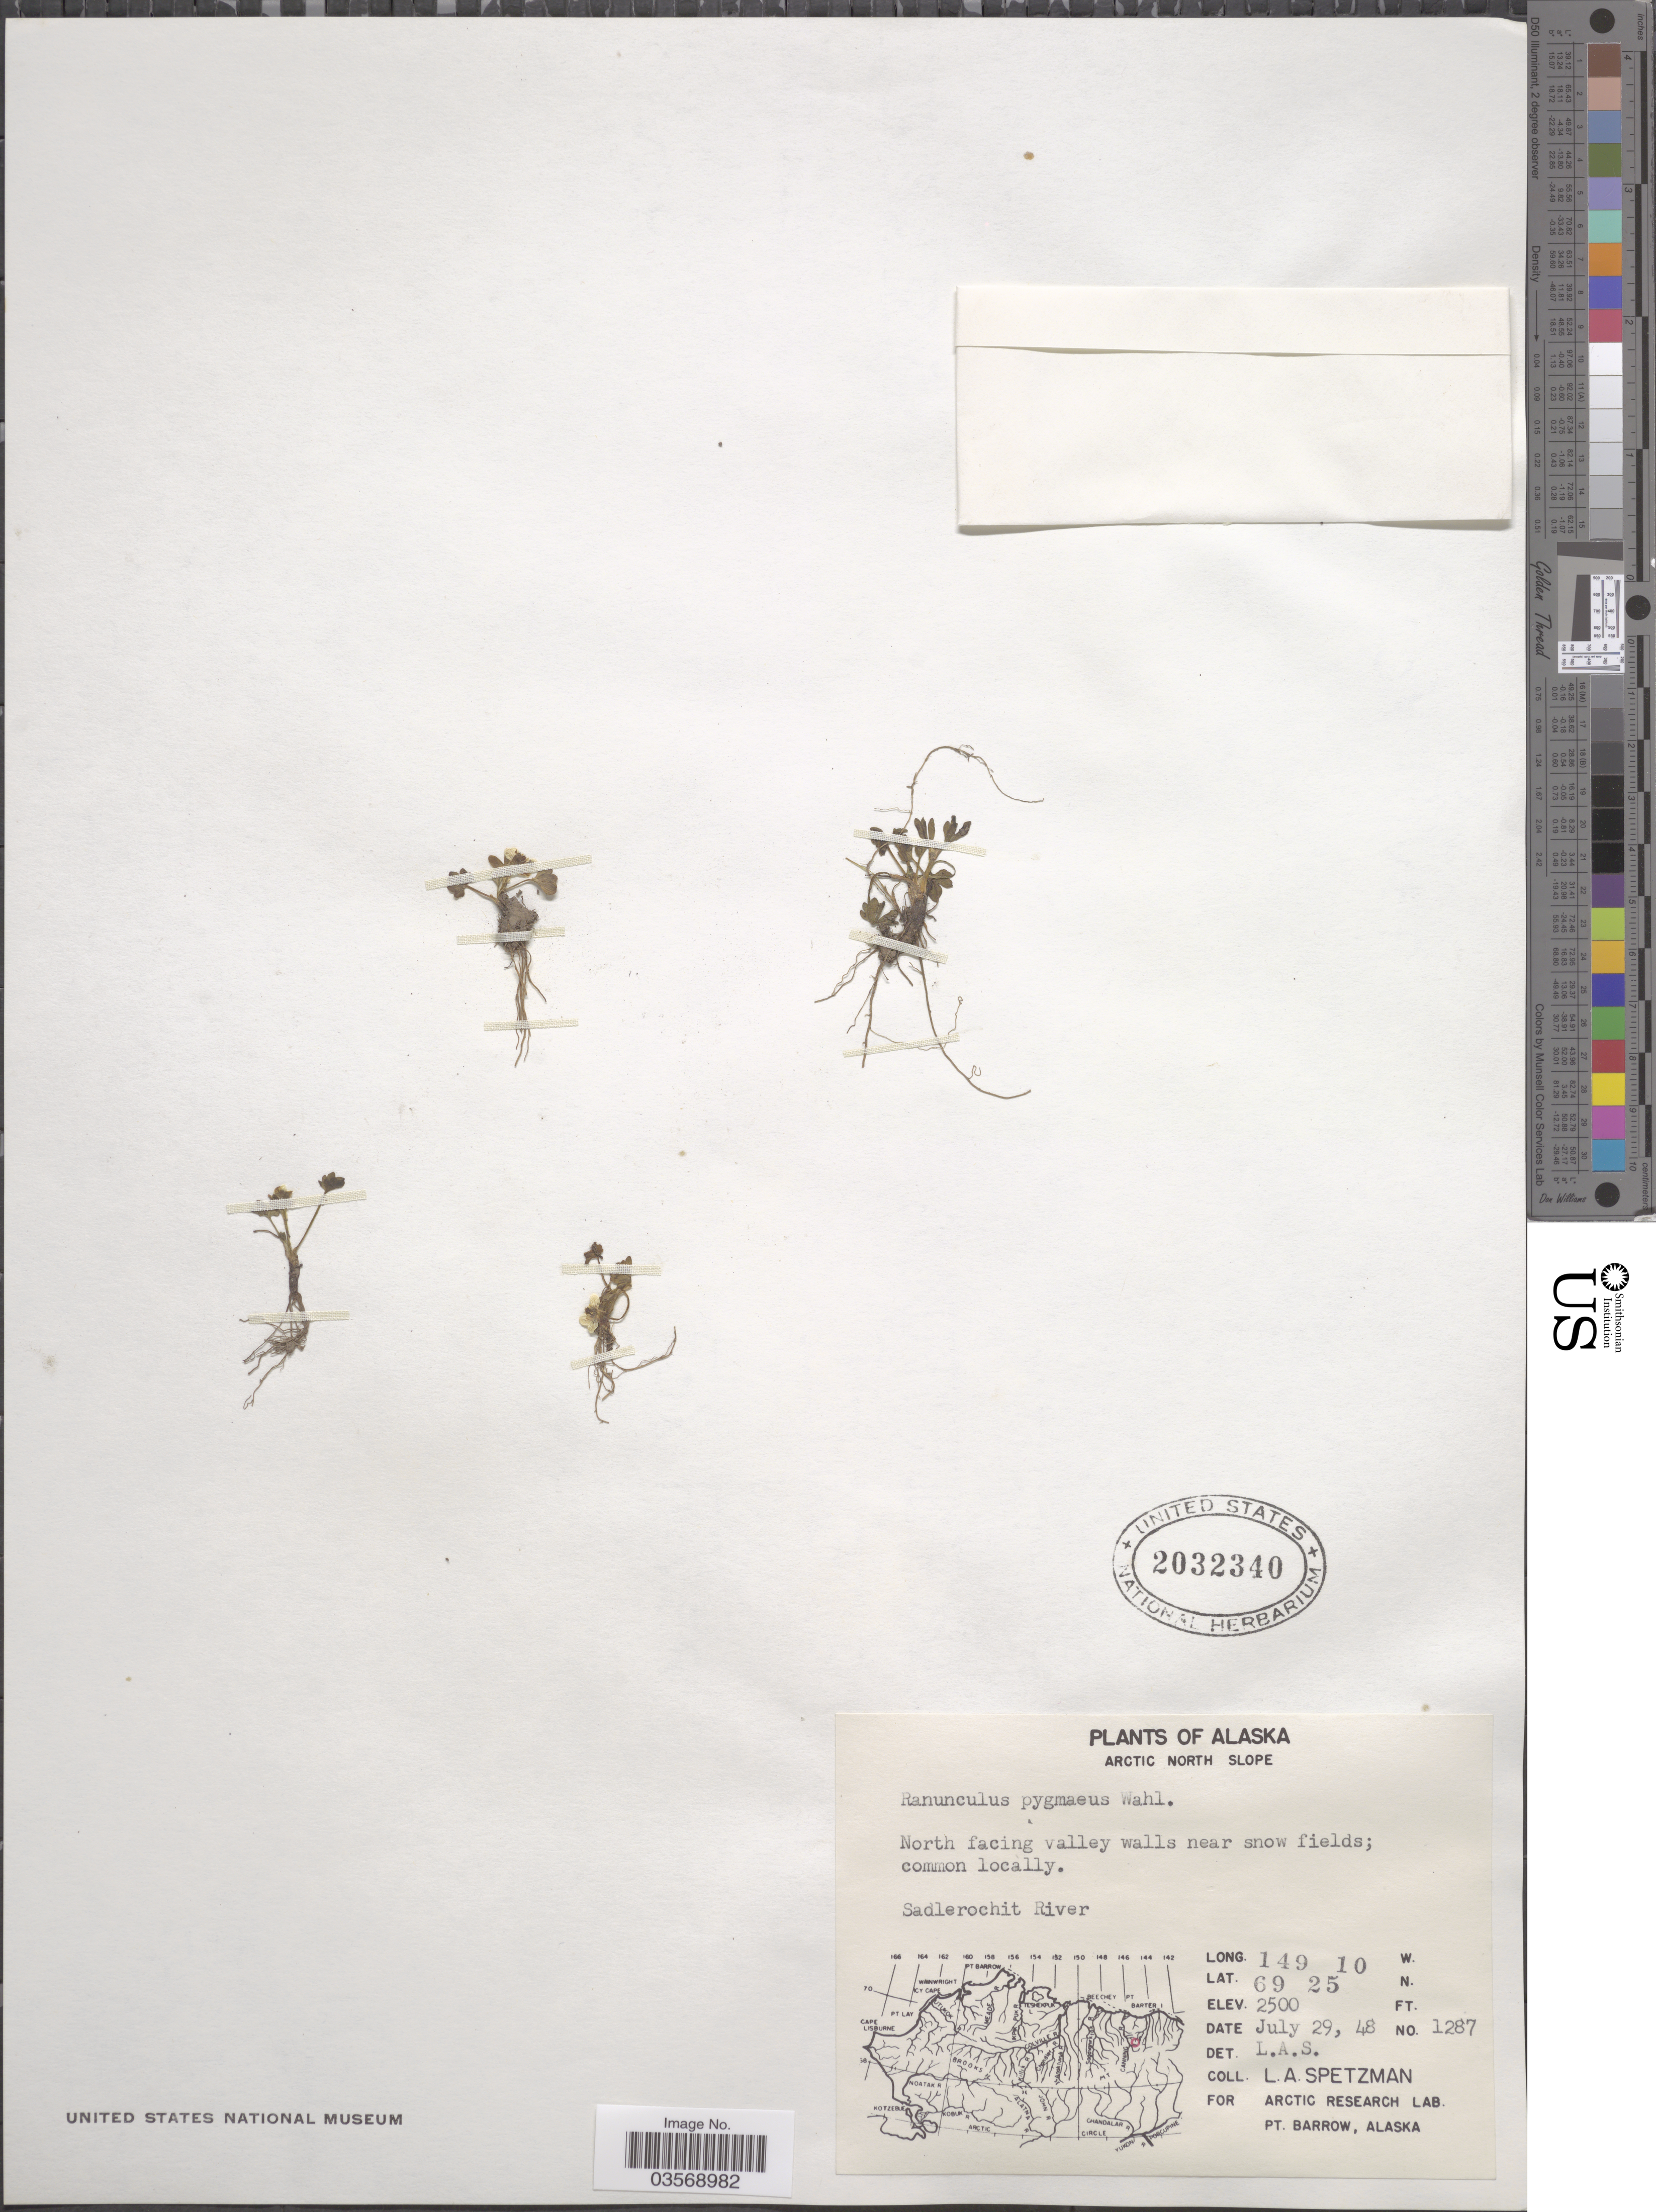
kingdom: Plantae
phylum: Tracheophyta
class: Magnoliopsida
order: Ranunculales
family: Ranunculaceae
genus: Ranunculus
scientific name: Ranunculus pygmaeus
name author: Wahlenb.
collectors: L. Spetzman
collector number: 1287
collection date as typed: Transcribed d/m/y: 29/7/48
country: United States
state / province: Alaska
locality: Arctic North Slope. Sadlerochit River.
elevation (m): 762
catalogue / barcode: US 2032340